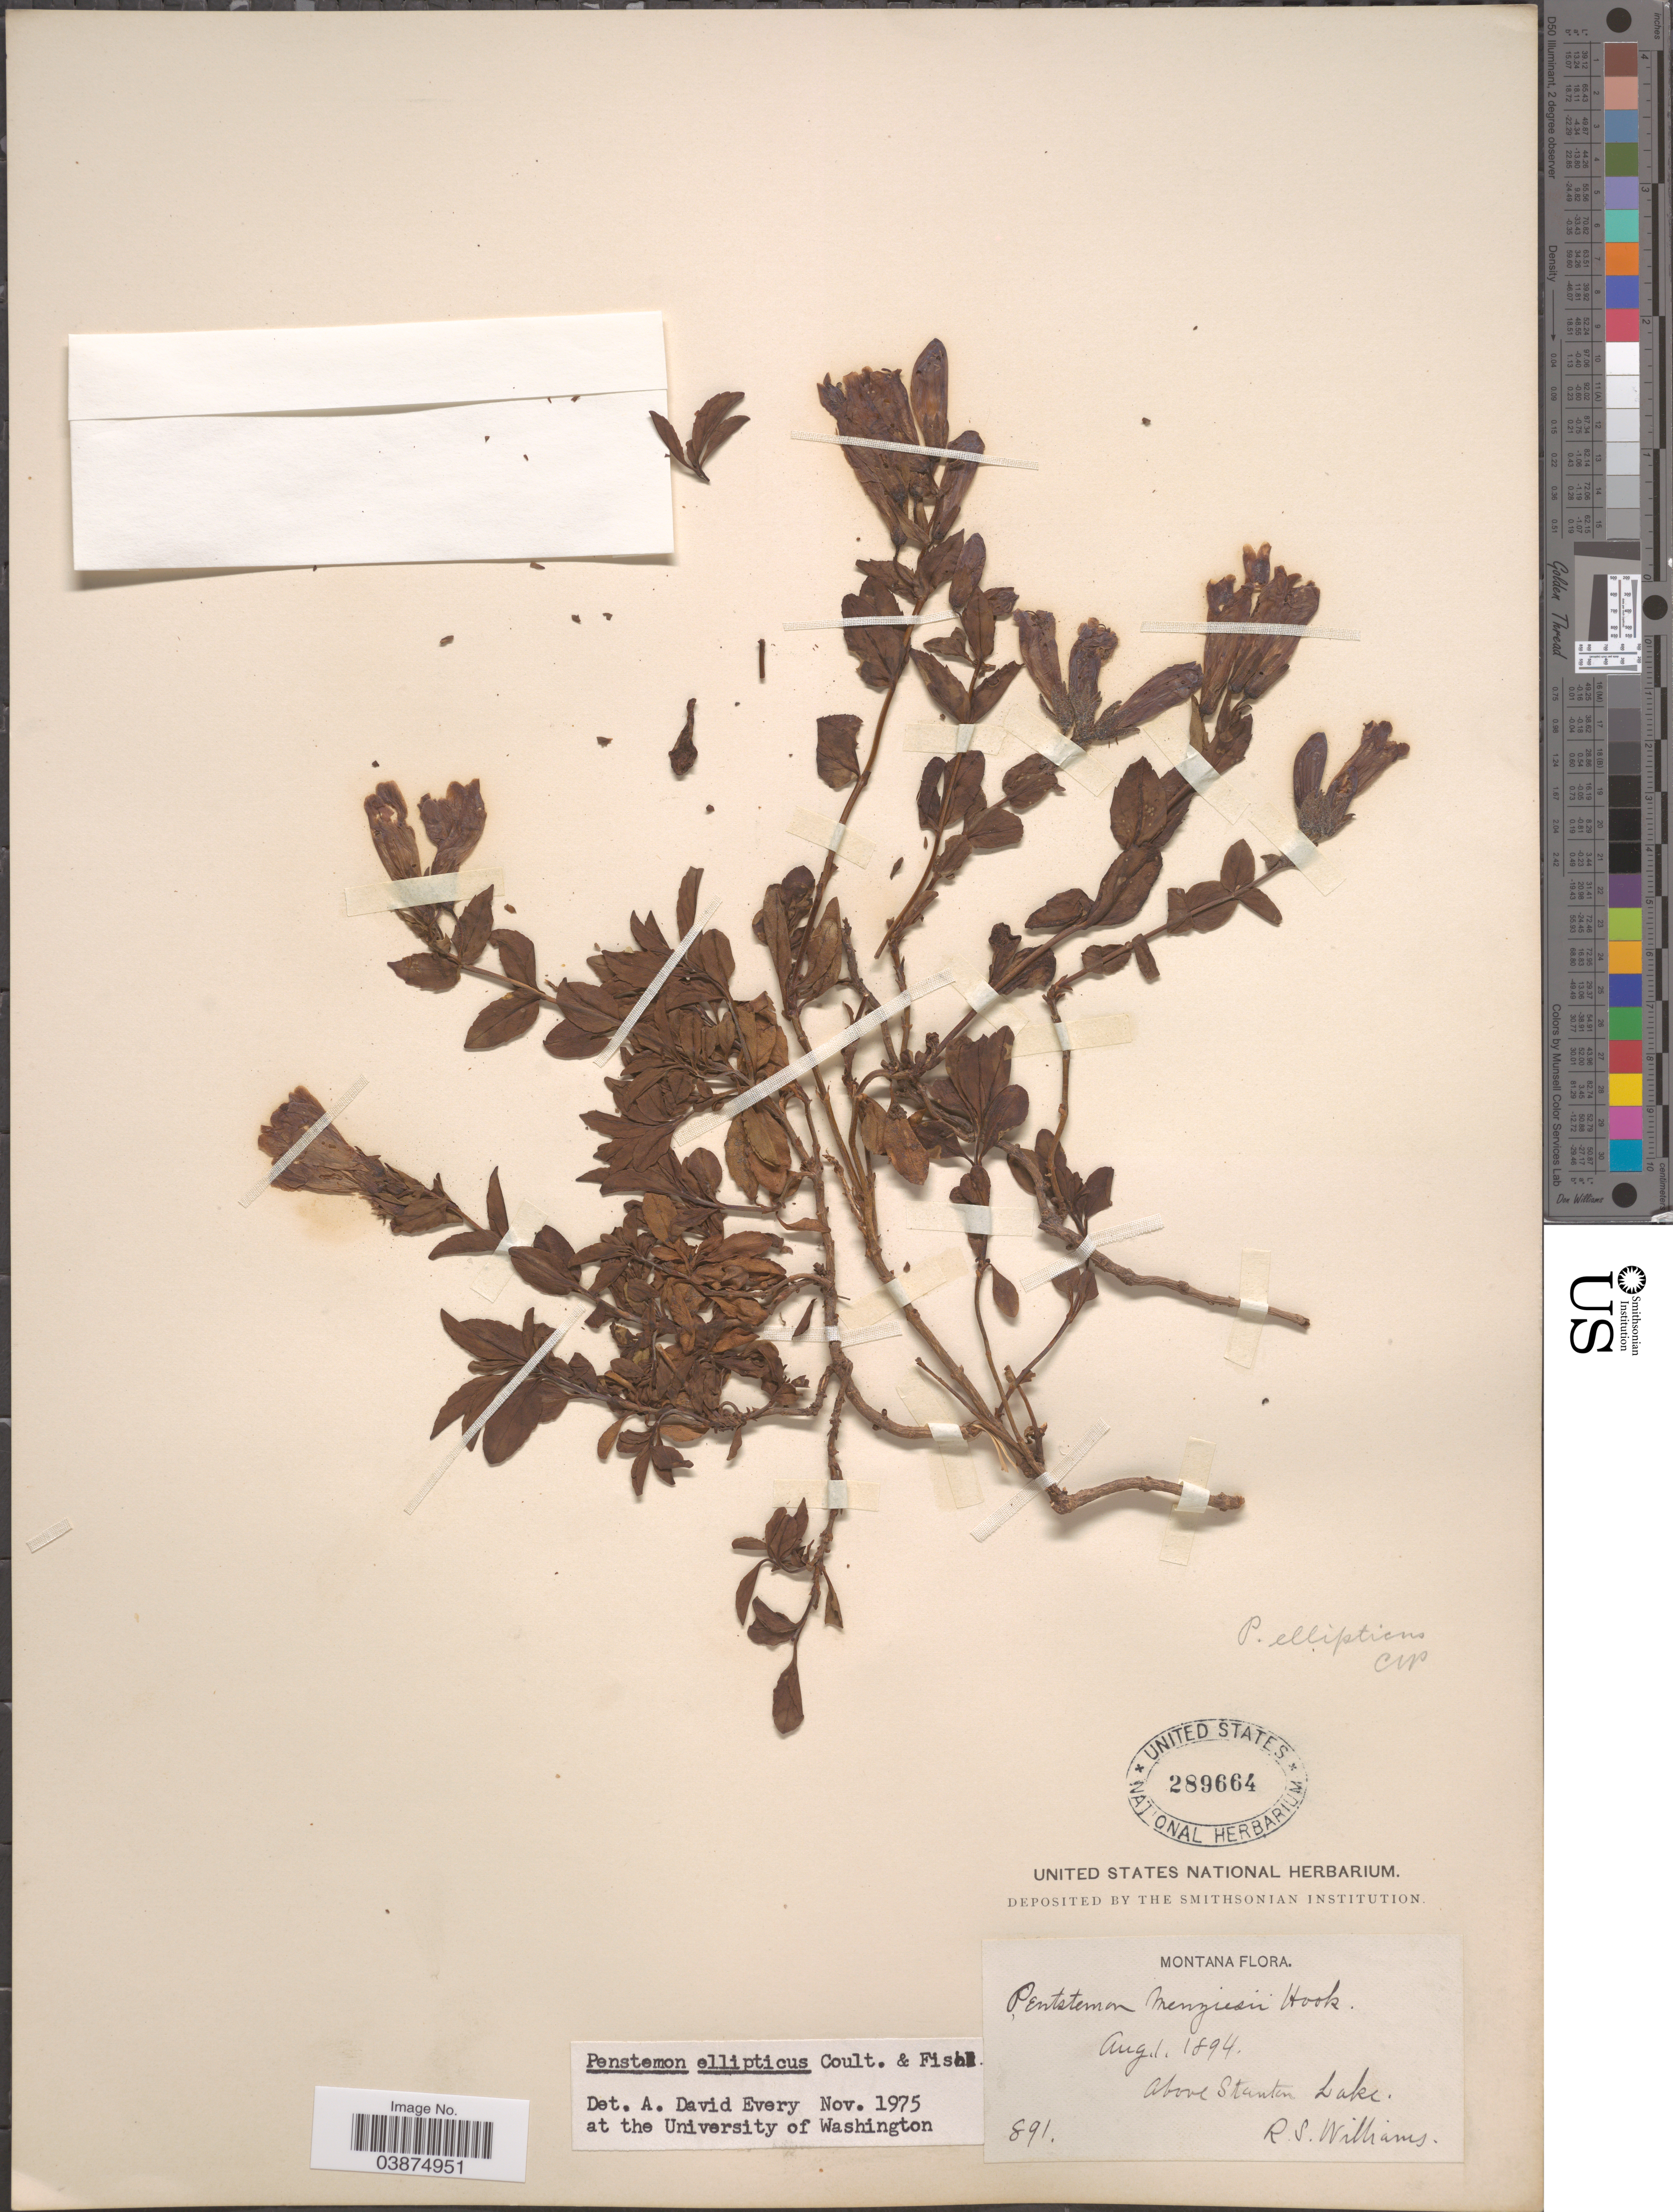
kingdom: Plantae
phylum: Tracheophyta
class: Magnoliopsida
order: Lamiales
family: Plantaginaceae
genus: Penstemon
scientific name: Penstemon ellipticus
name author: Greene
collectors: R. S. Williams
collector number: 891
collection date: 1894-08-01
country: United States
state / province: Montana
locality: Above Stanton Lake. 1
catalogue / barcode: US 289664